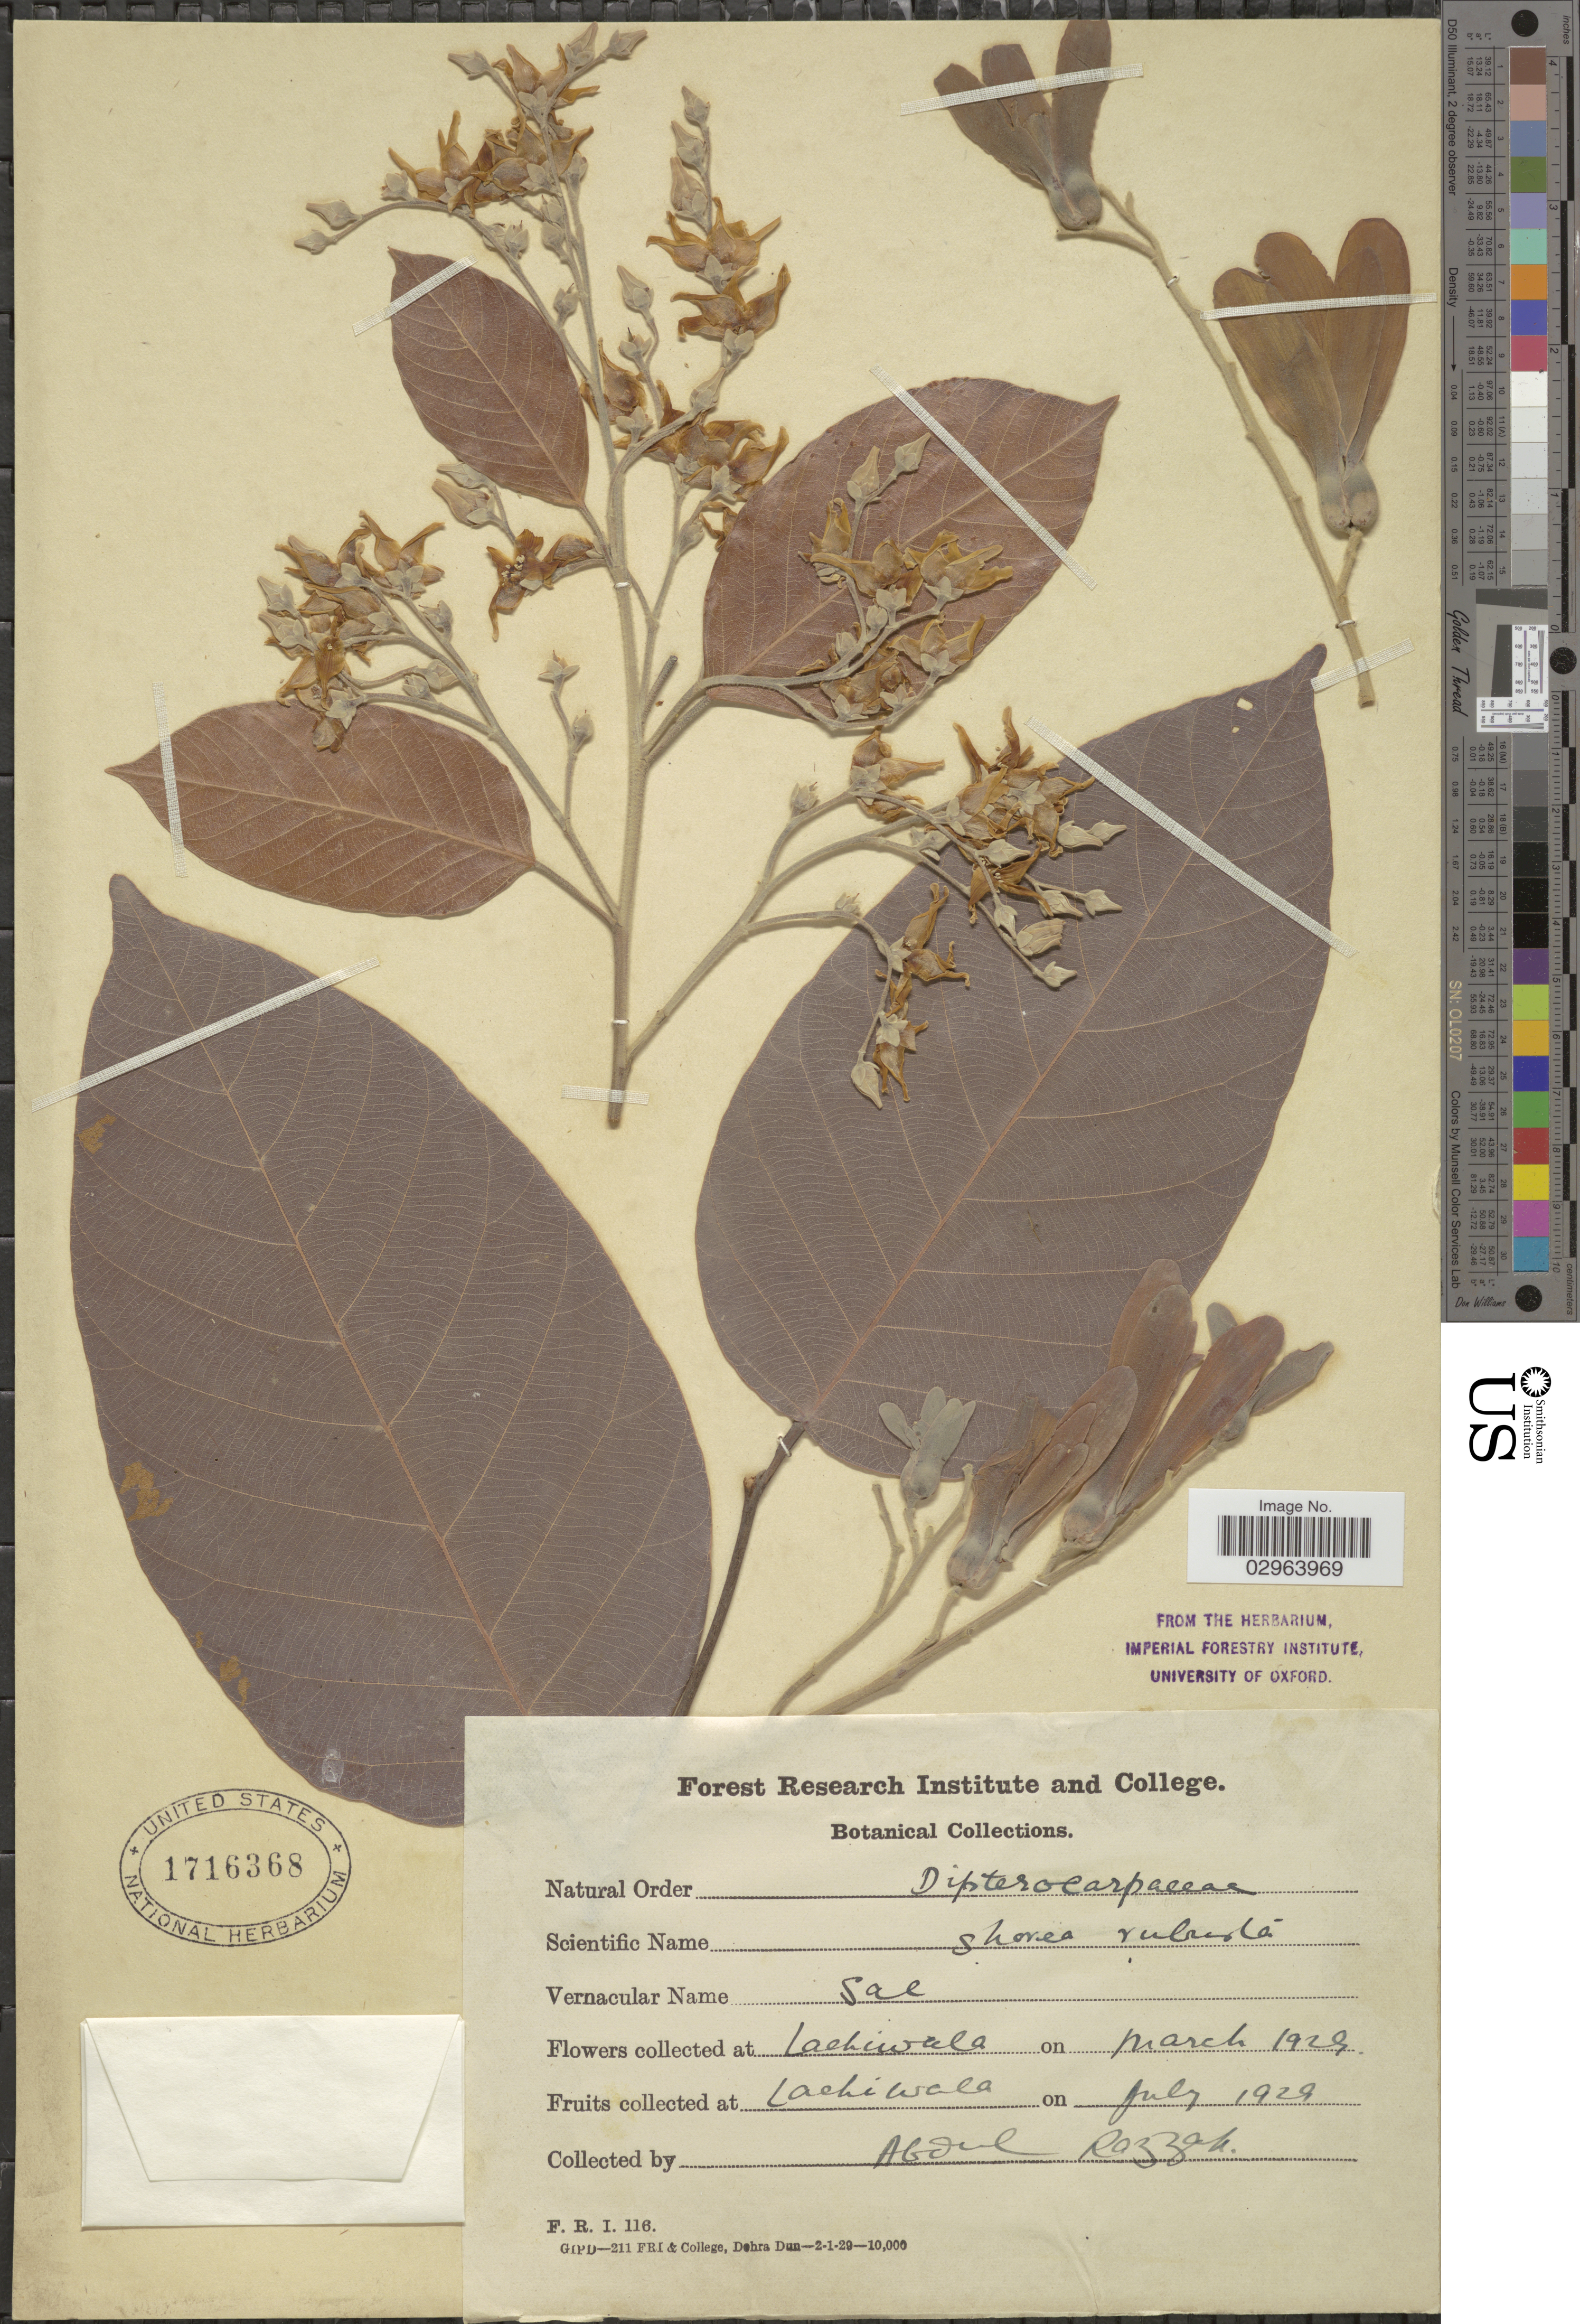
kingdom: Plantae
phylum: Tracheophyta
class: Magnoliopsida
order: Malvales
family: Dipterocarpaceae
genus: Shorea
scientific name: Shorea robusta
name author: C.F. Gaertn.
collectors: A. Razzak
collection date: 1925-03/1925-07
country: India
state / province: Uttarakhand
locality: Lachiwala.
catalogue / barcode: US 1716368